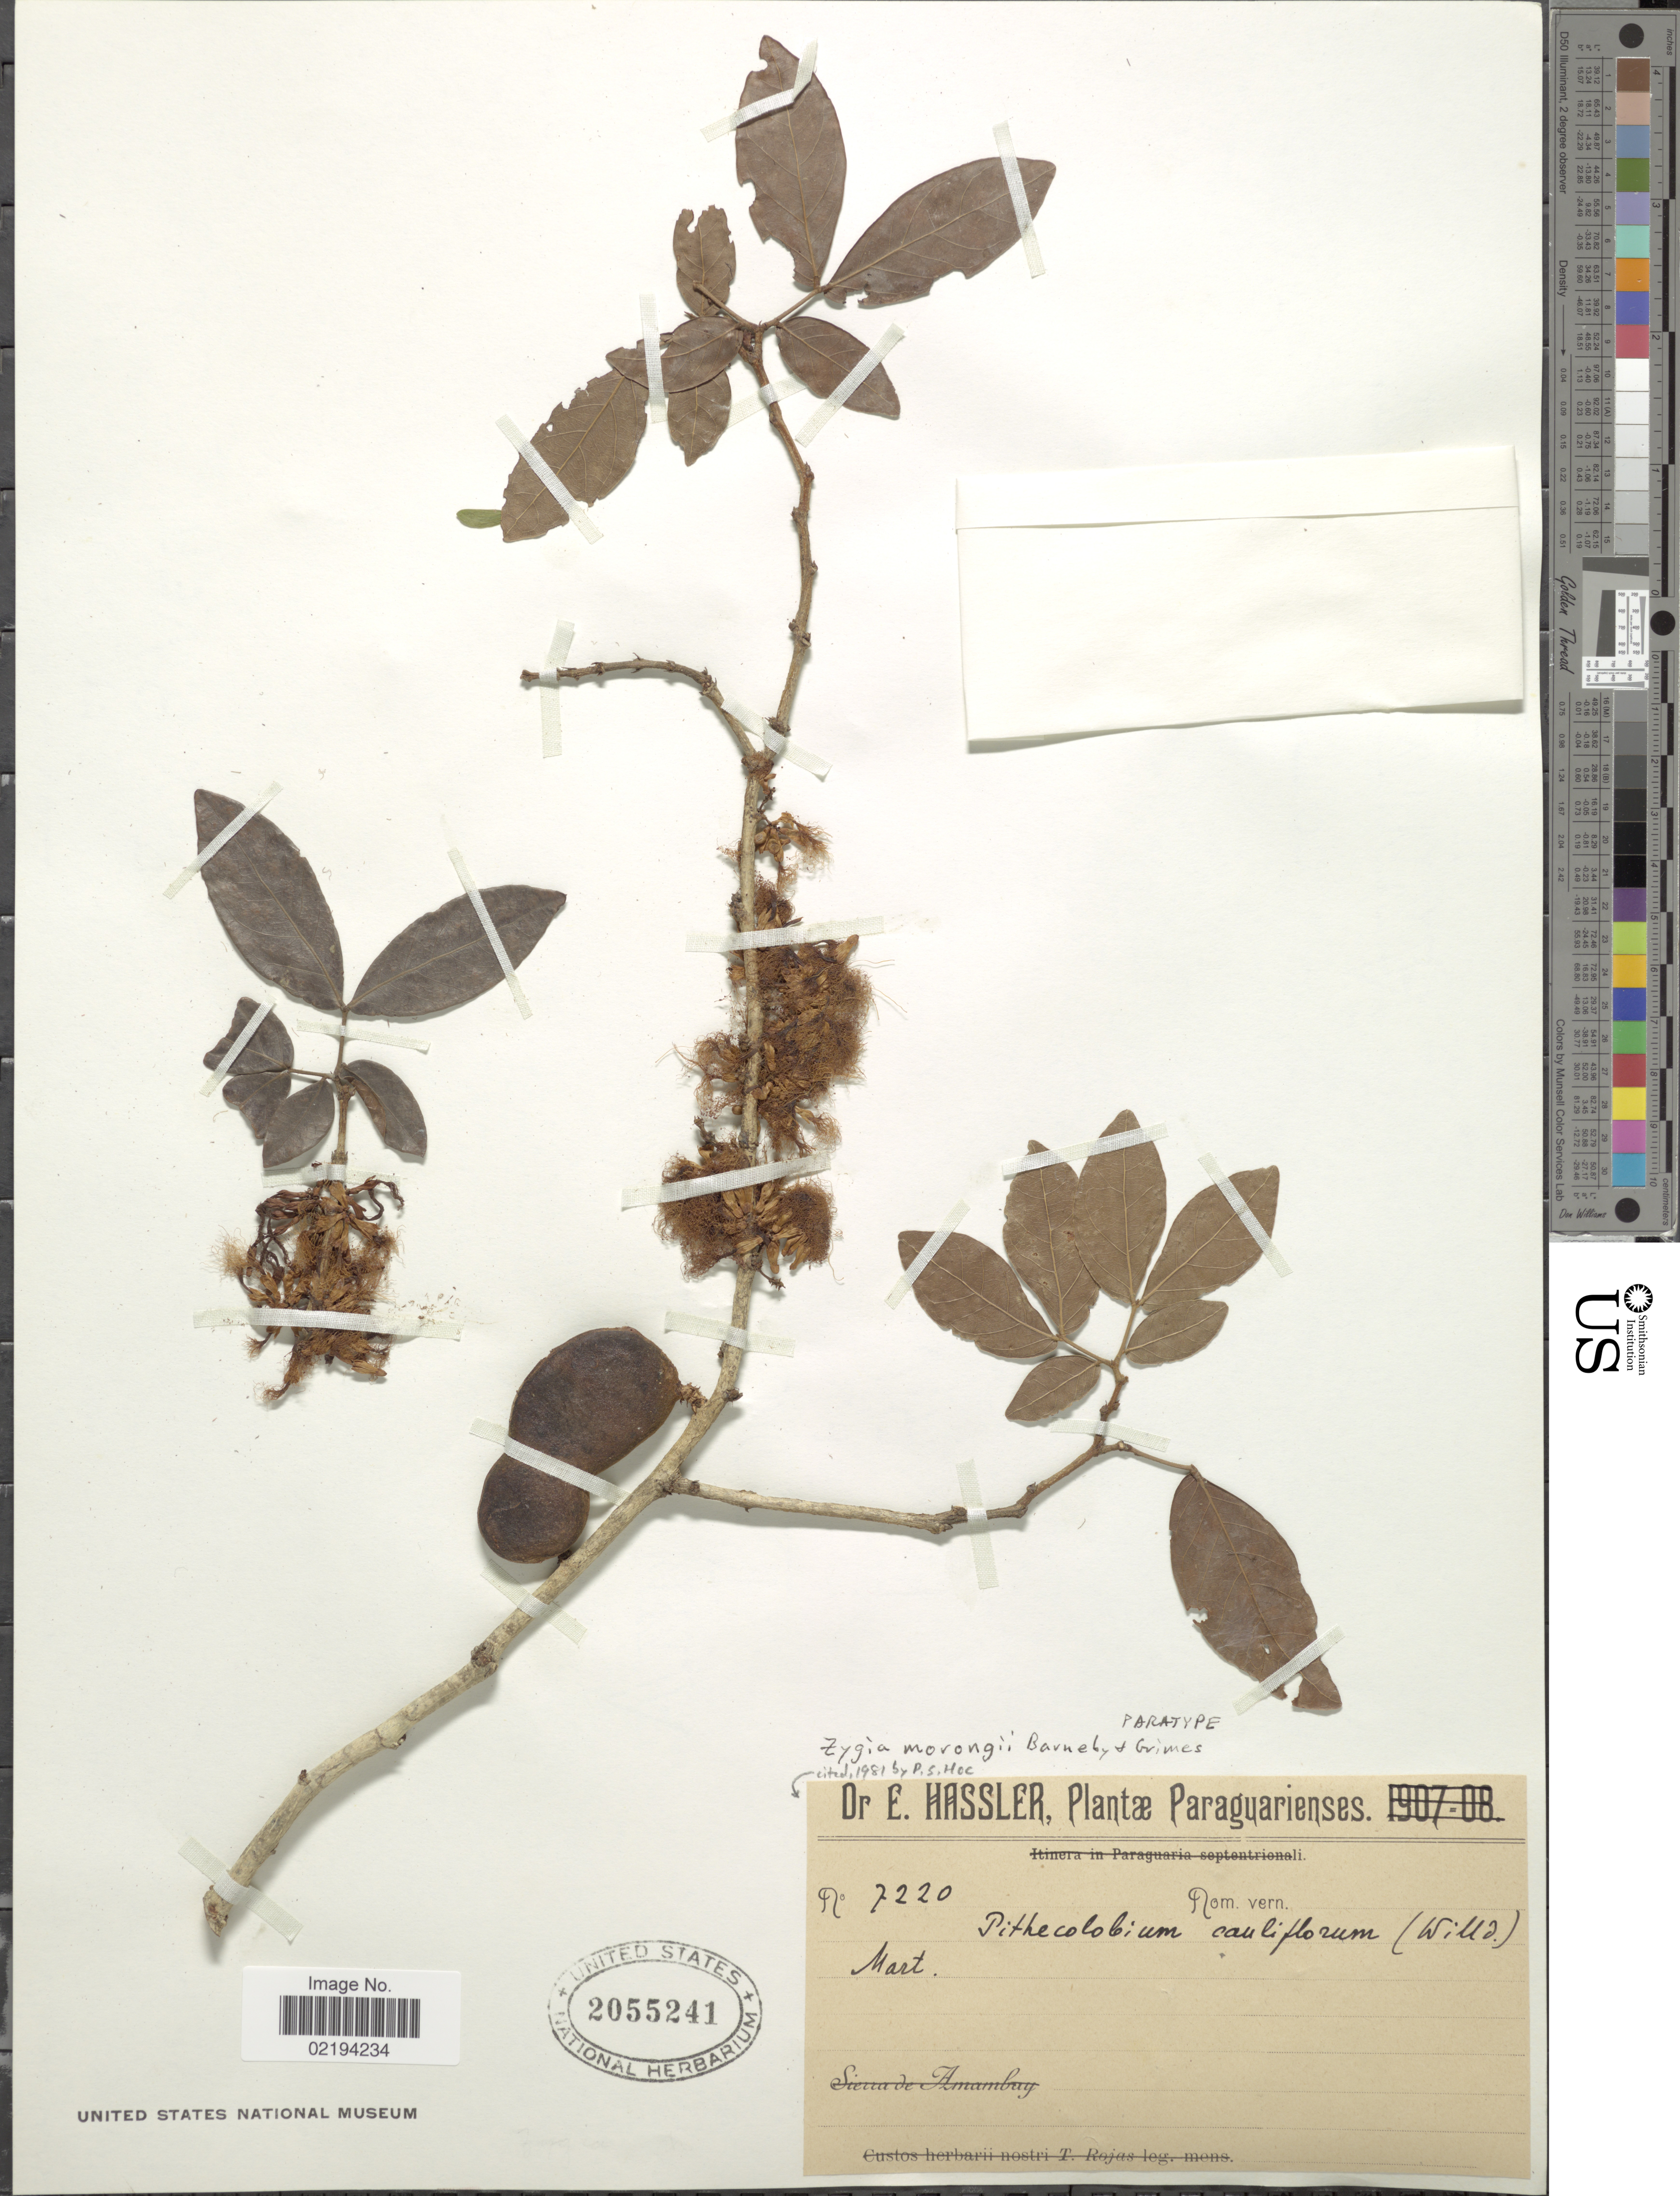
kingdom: Plantae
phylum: Tracheophyta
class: Magnoliopsida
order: Fabales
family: Fabaceae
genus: Zygia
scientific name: Zygia morongii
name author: Barneby & J.W. Grimes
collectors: E. Hassler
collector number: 7220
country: Paraguay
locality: Paraguarienses.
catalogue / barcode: US 2055241